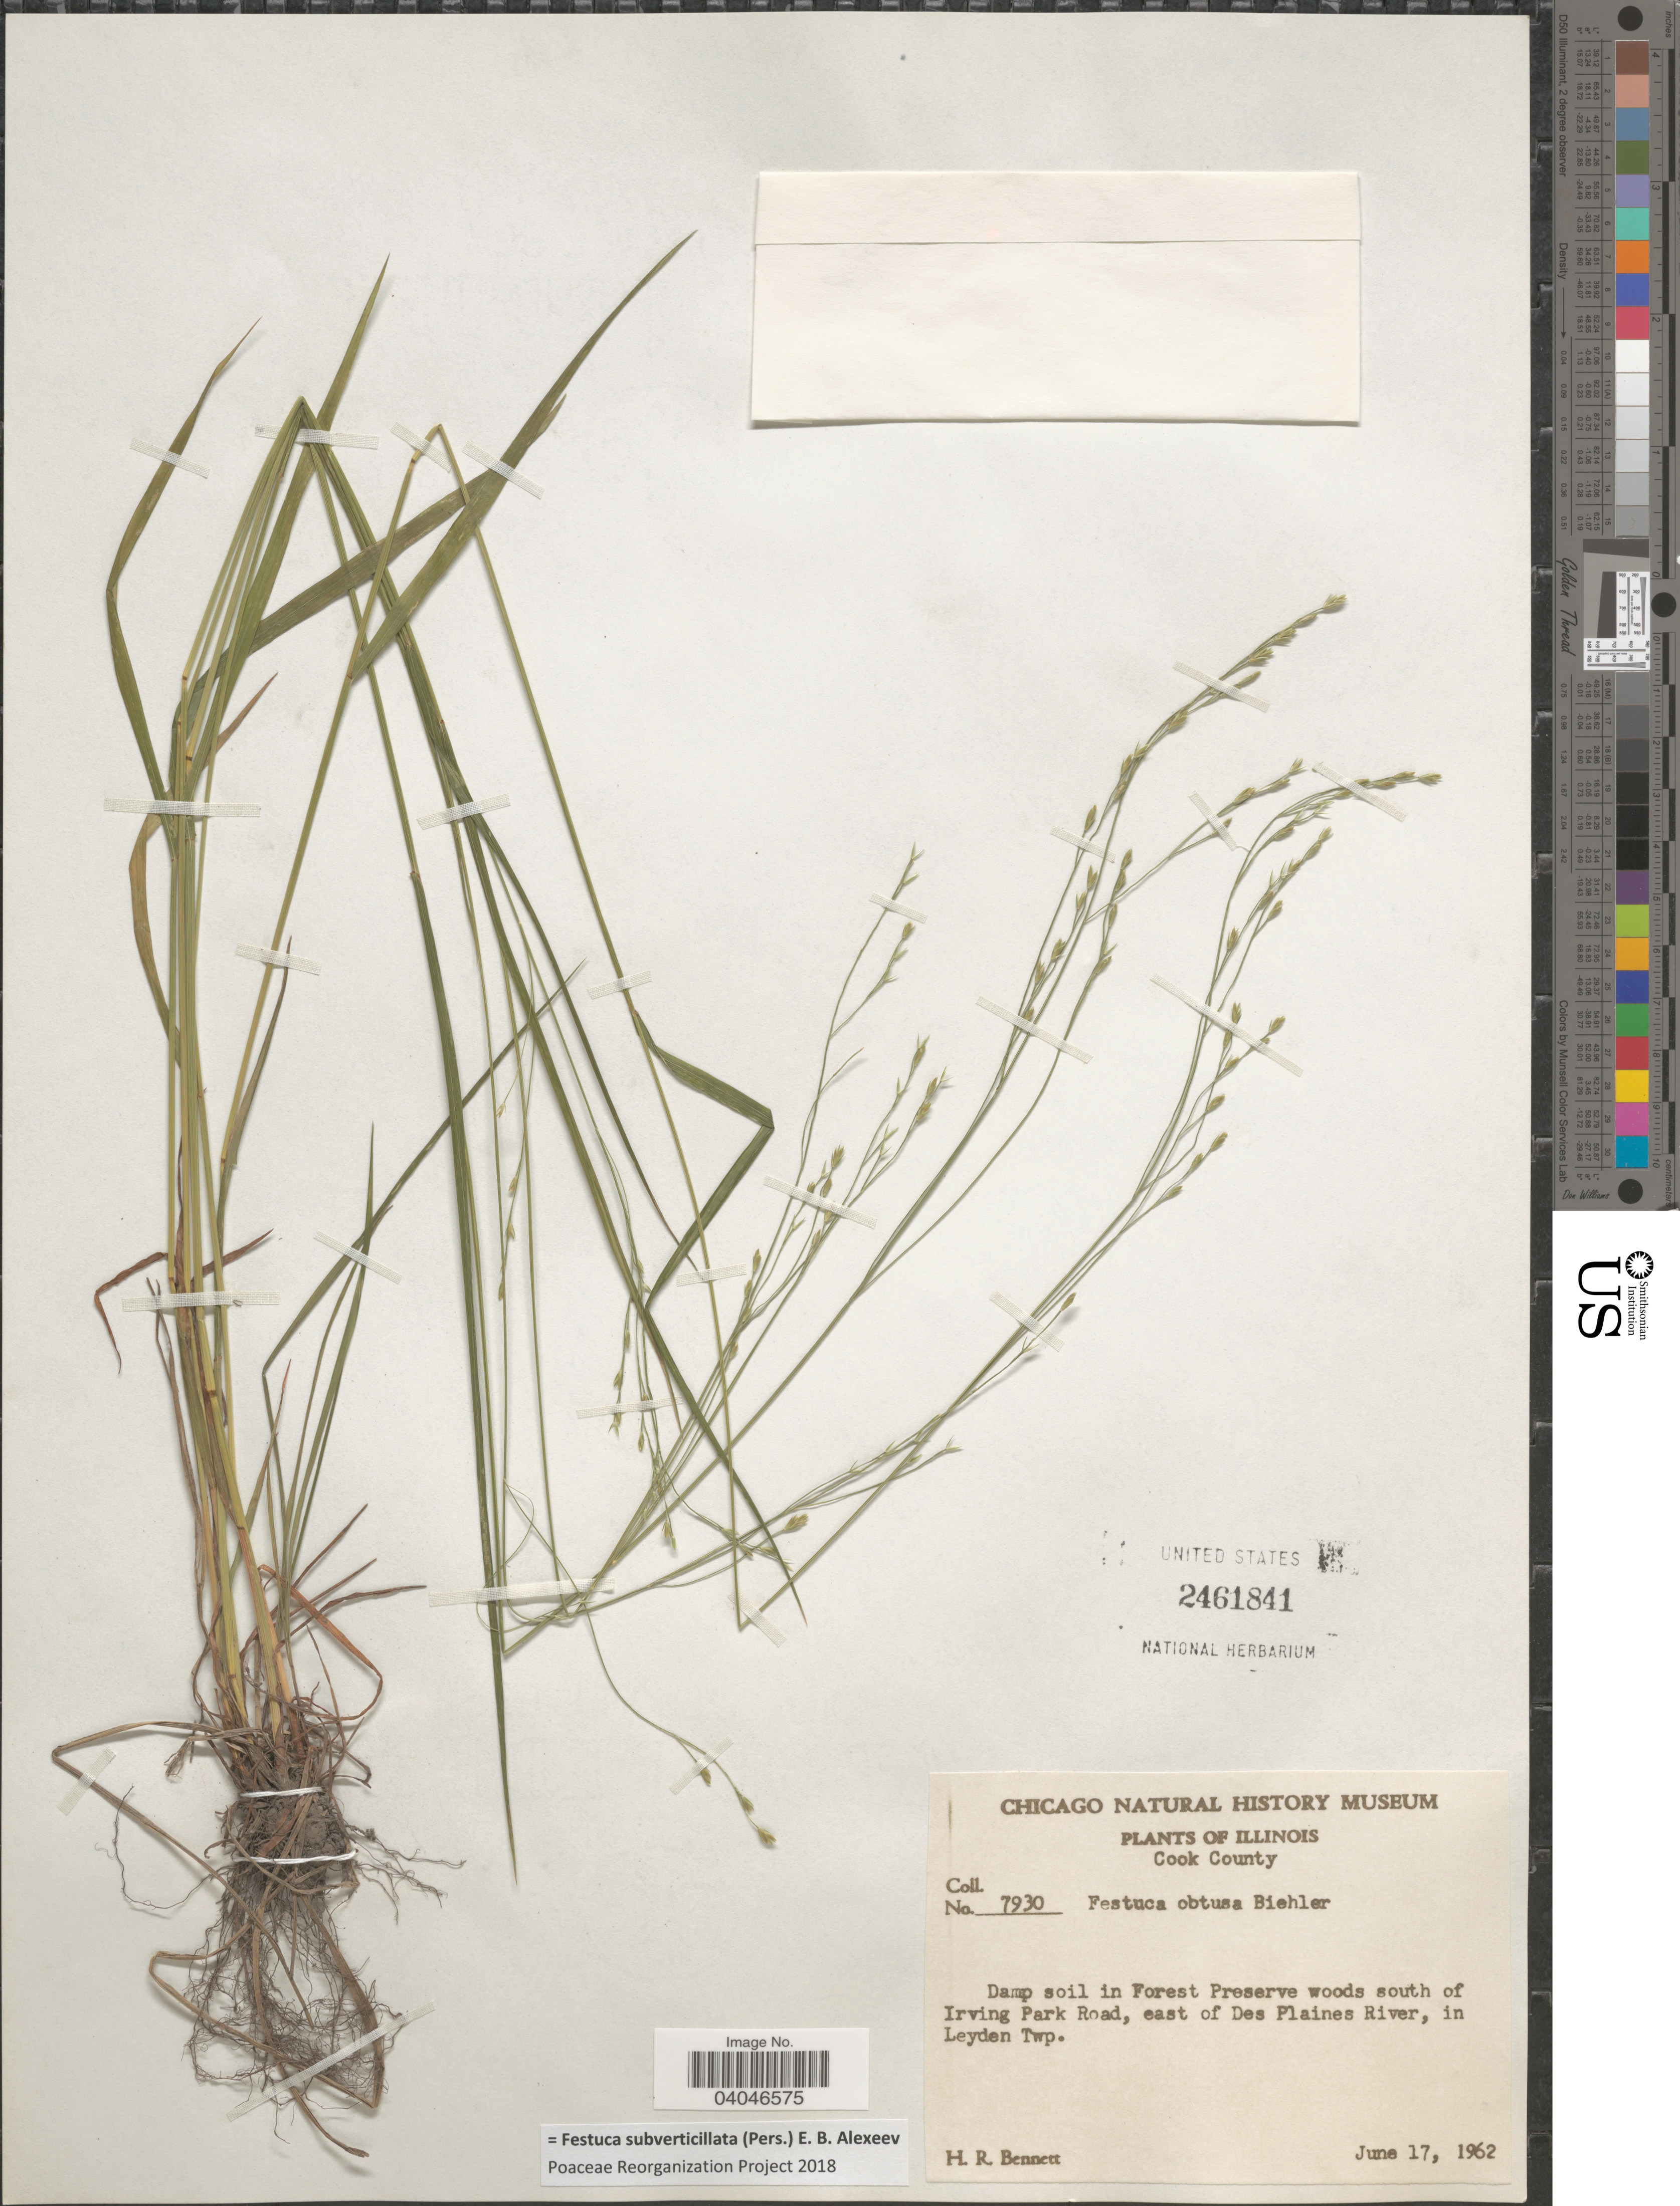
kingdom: Plantae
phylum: Tracheophyta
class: Liliopsida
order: Poales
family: Poaceae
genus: Festuca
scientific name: Festuca subverticillata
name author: (Pers.) E.B. Alexeev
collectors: H. R. Bennett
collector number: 7930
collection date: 1962-06-17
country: United States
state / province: Illinois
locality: Cook County. Damp soil in Forest Preserve woods south of Irving Park Road, east of Des Plaines River, in Leyden Twp.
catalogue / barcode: US 2461841